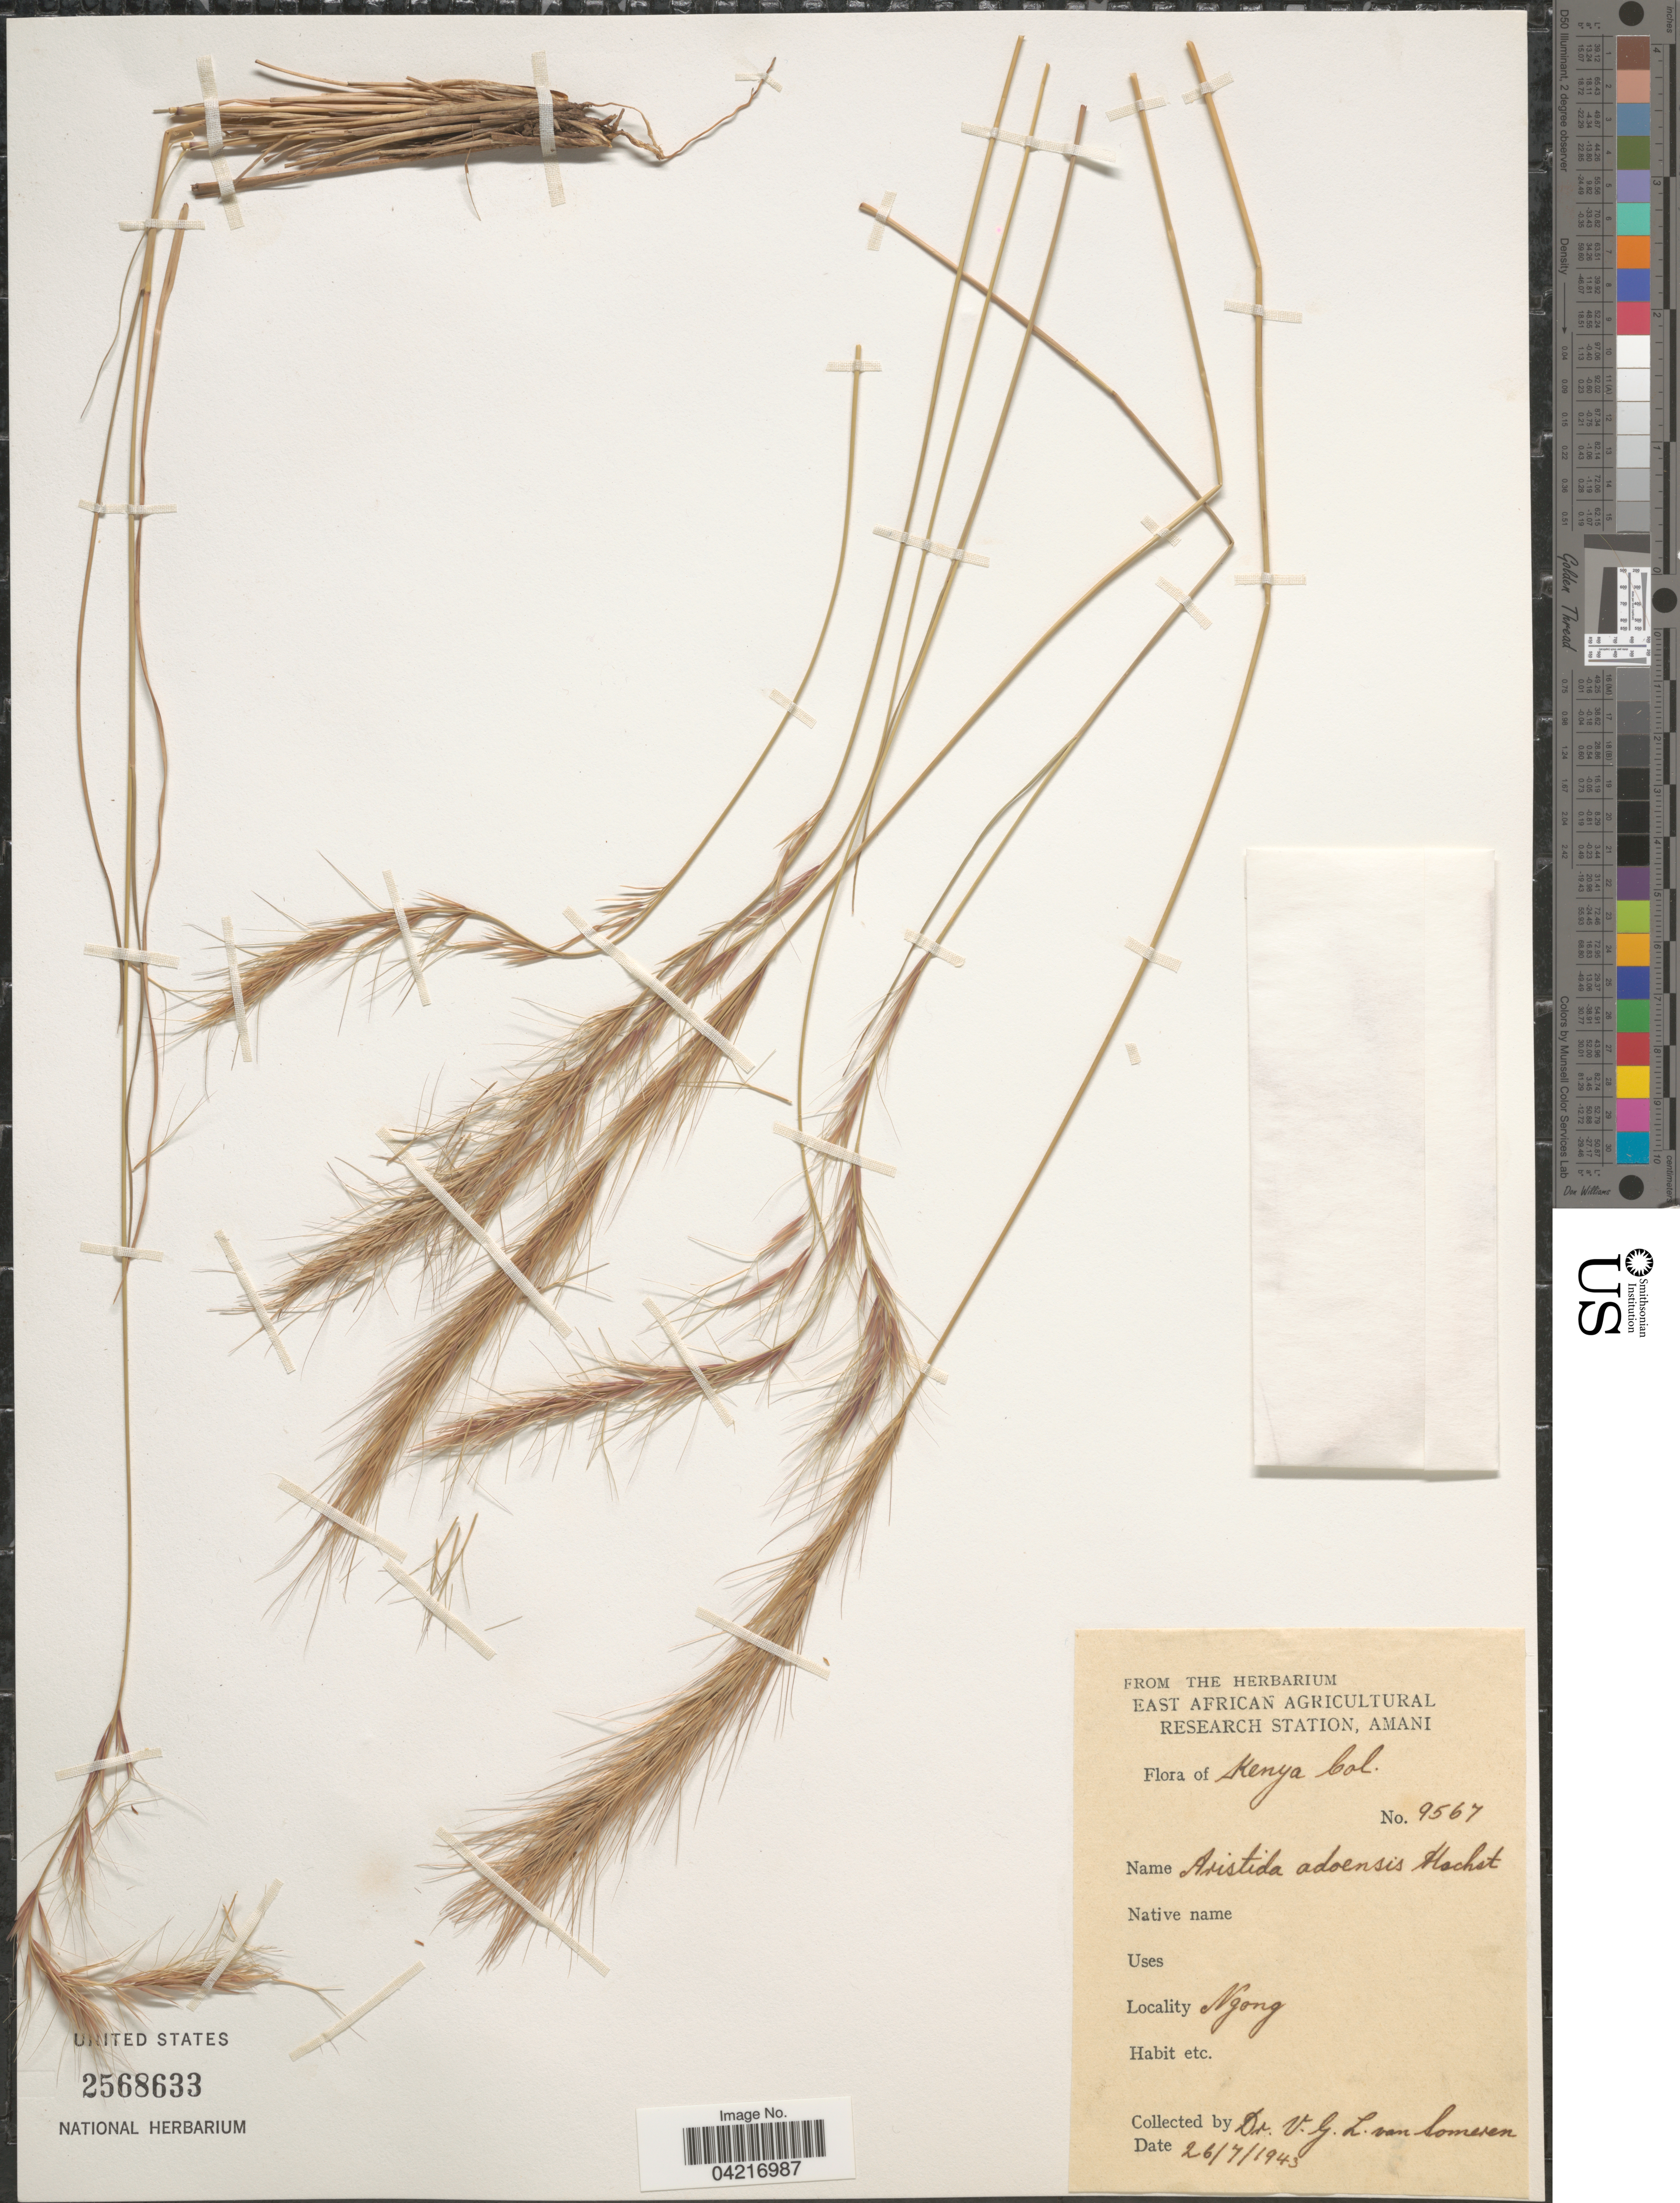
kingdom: Plantae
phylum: Tracheophyta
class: Liliopsida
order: Poales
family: Poaceae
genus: Aristida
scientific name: Aristida adoensis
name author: Hochst. ex A. Rich.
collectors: V. Someren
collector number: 9567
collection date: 1943-07-26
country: Kenya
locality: Kenya Col. Ngong.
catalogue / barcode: US 2568633